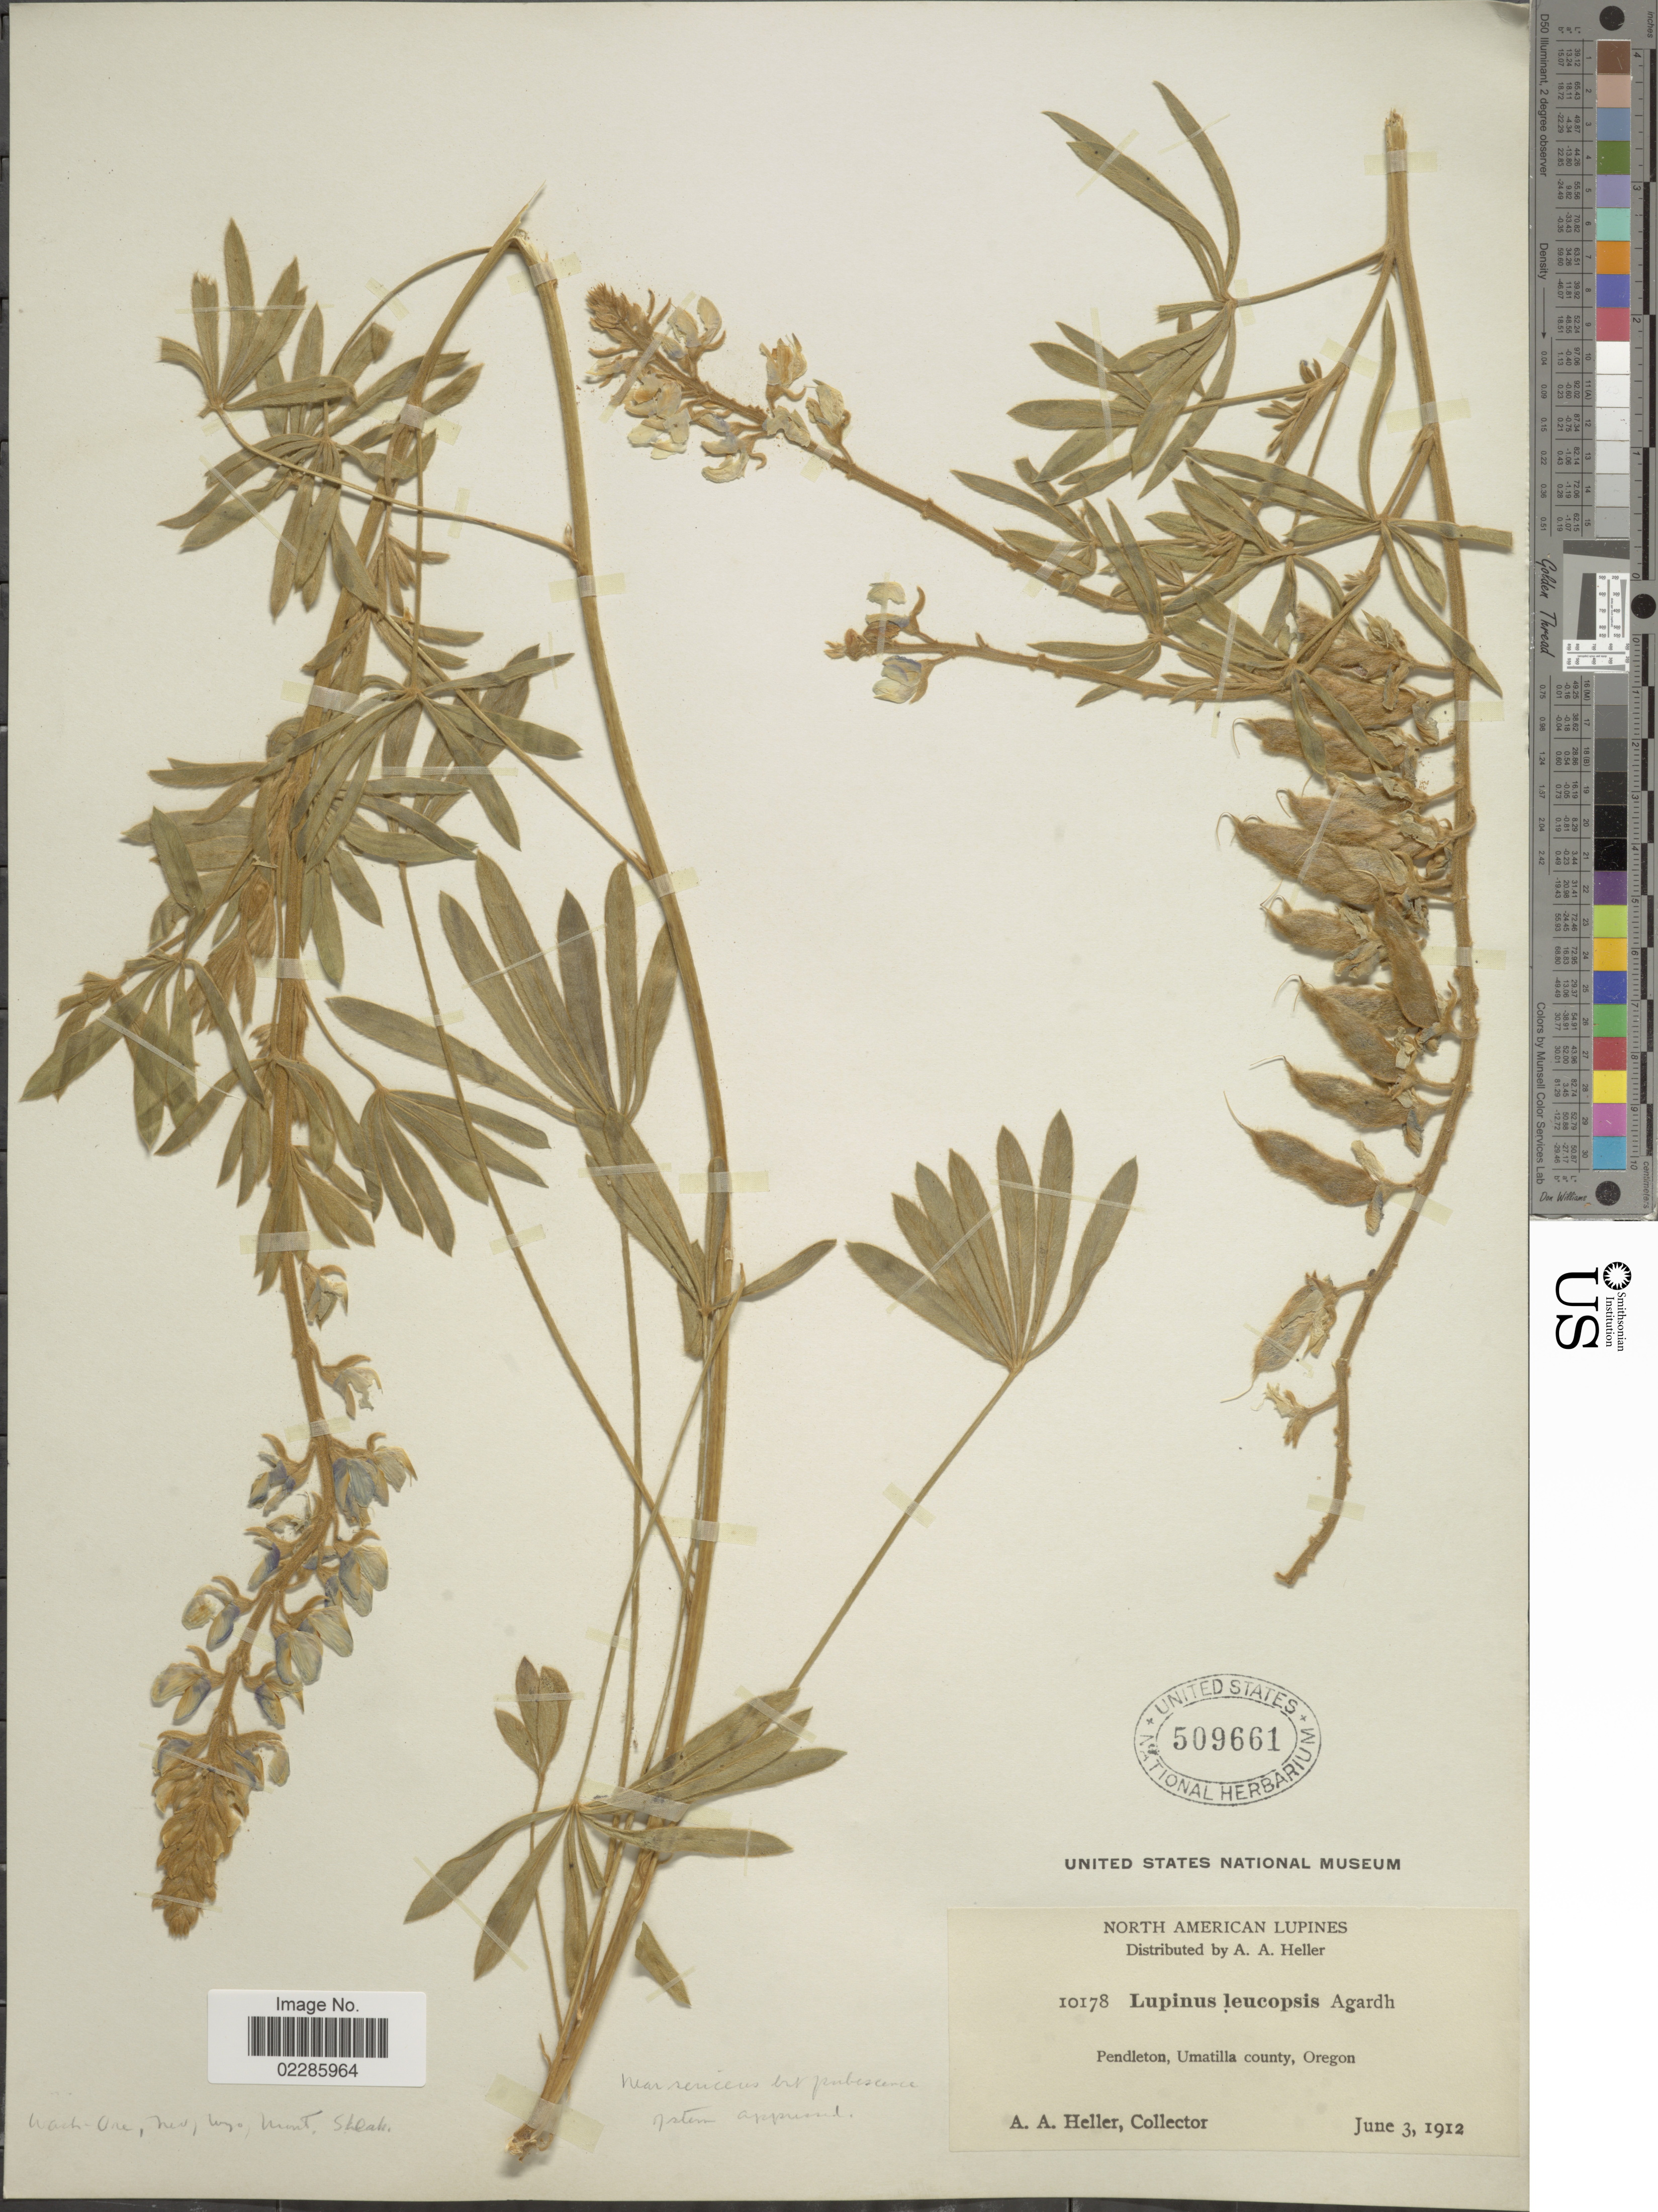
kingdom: Plantae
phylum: Tracheophyta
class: Magnoliopsida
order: Fabales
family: Fabaceae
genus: Lupinus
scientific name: Lupinus leucopsis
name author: J. Agardh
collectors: A. A. Heller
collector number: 10178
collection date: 1912-06-03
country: United States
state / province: Oregon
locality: Pendleton, Umatilla county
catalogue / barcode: US 509661